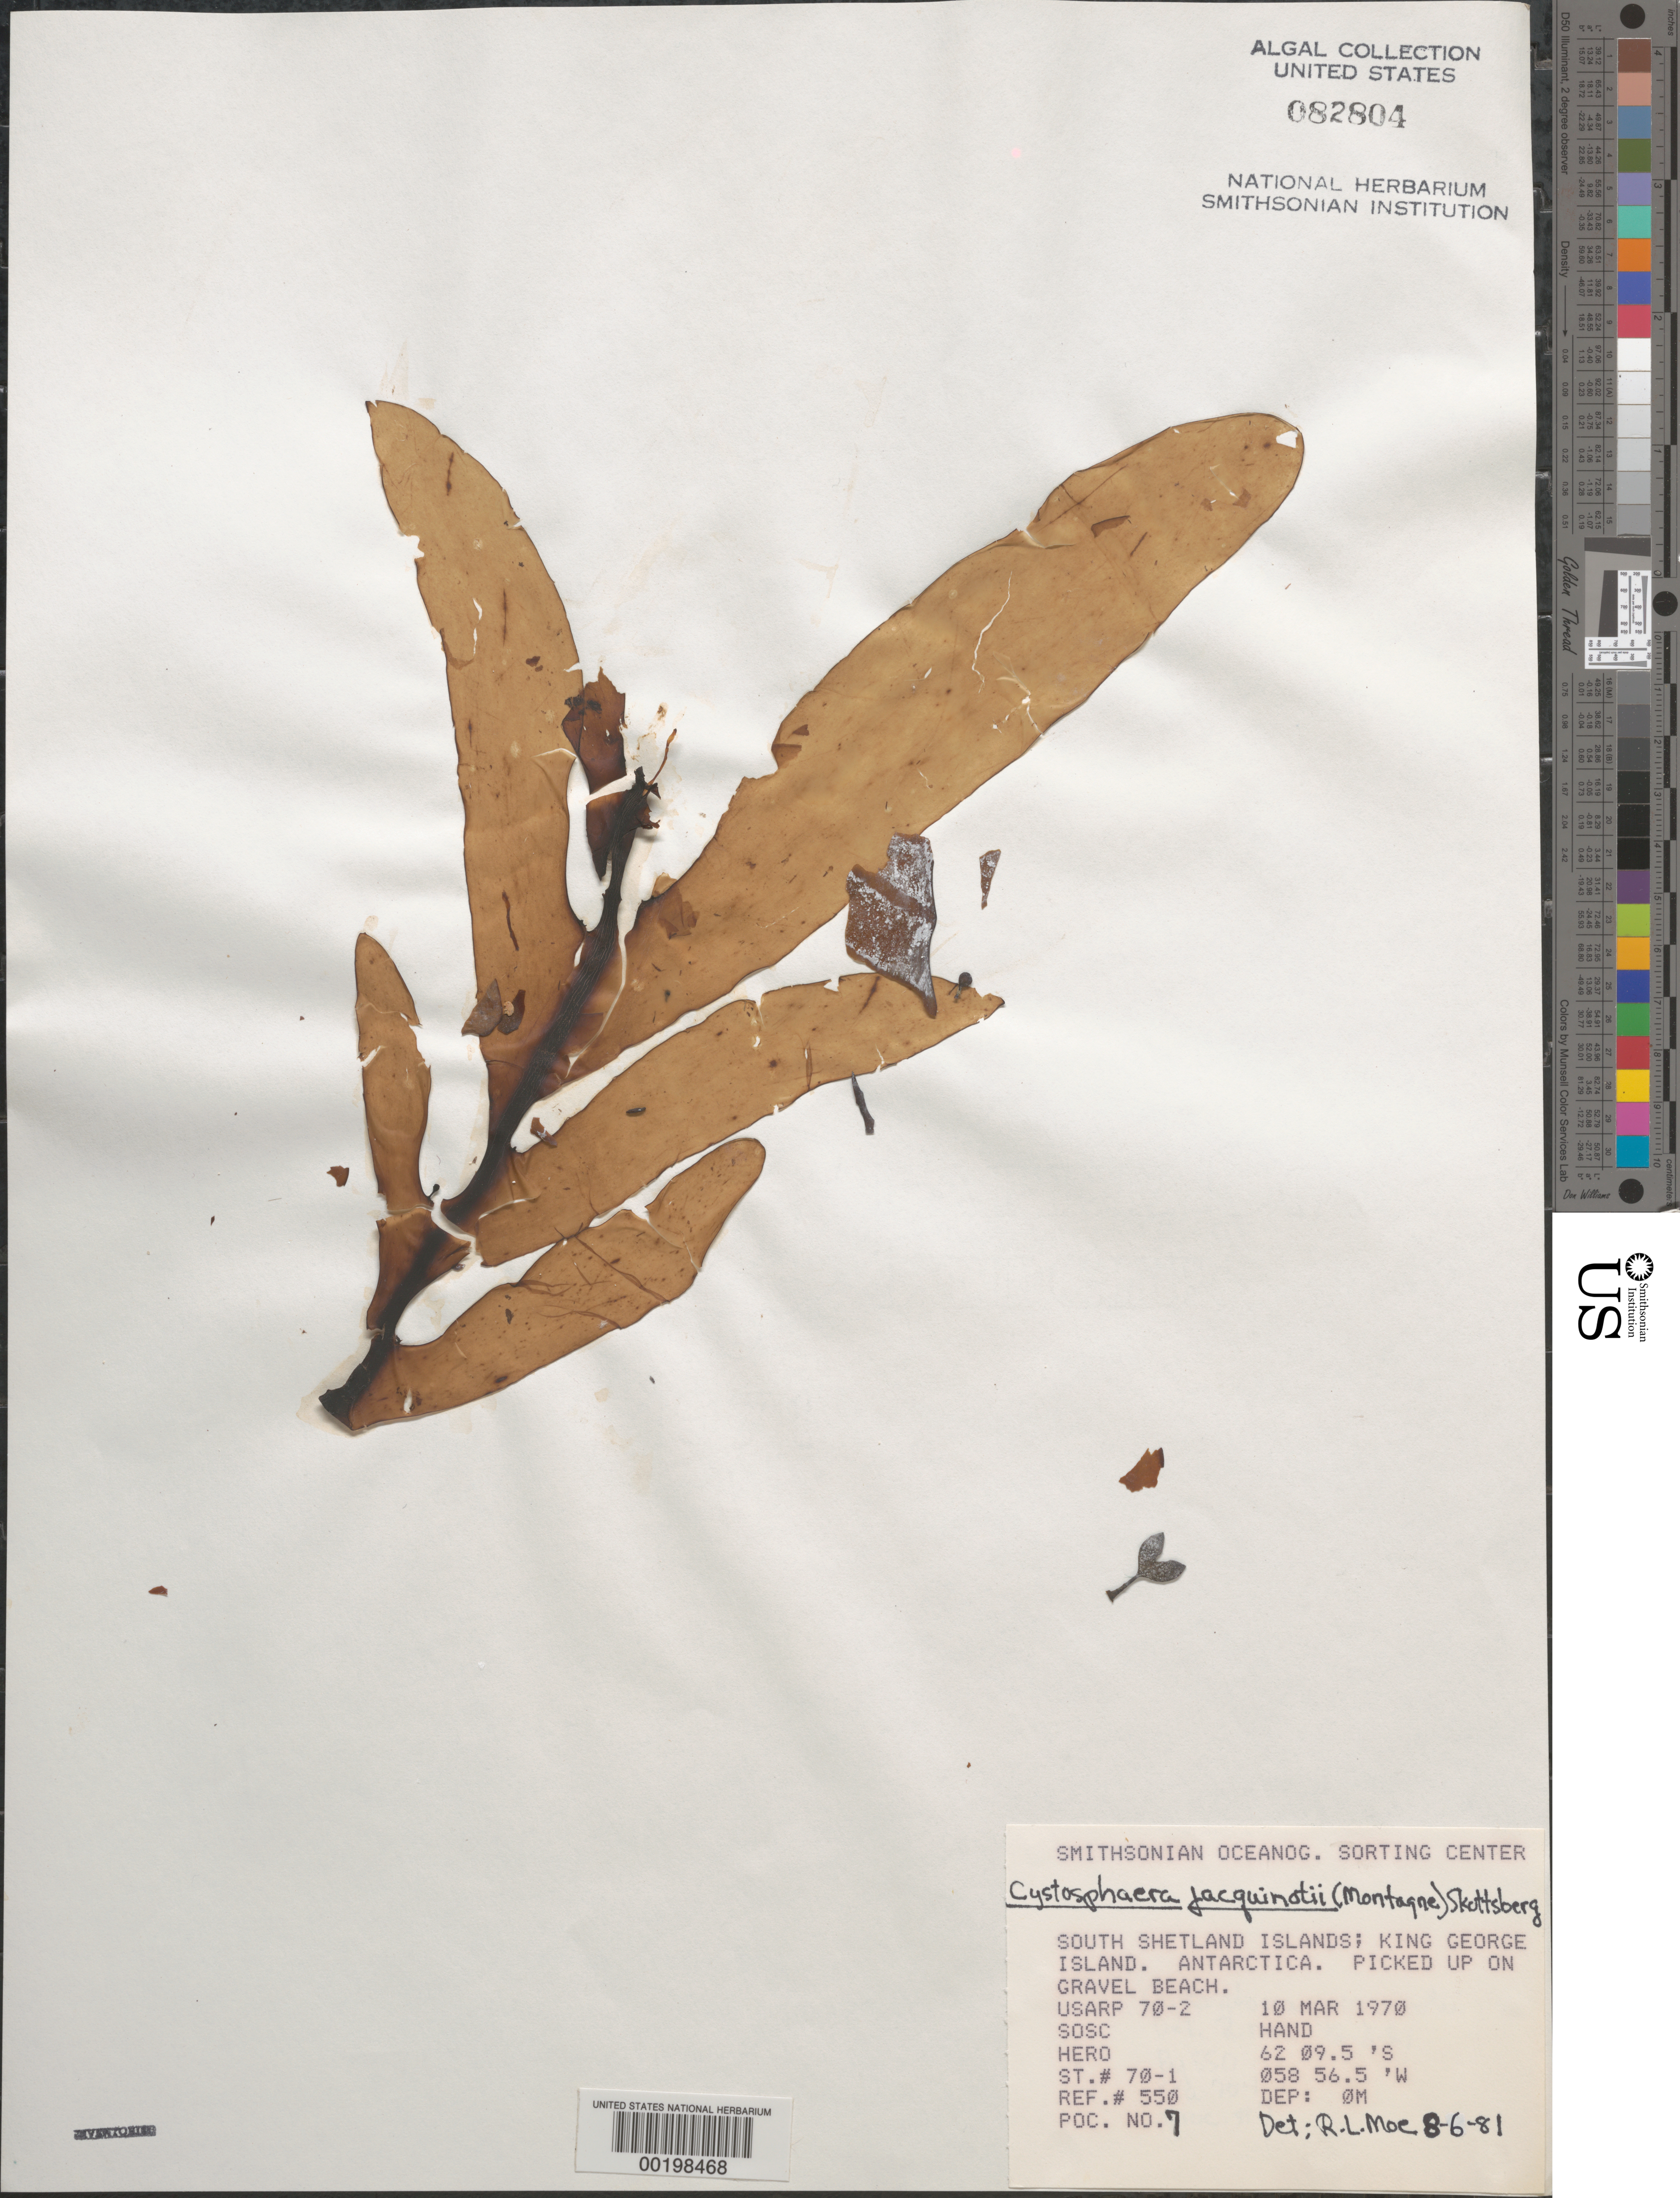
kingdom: Chromista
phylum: Ochrophyta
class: Phaeophyceae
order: Fucales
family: Seirococcaceae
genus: Cystosphaera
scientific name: Cystosphaera jacquinotii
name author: (Montagne) Skottsberg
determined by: Moe, R. L.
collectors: SOSC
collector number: Station 70-1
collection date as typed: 10 Mar 1970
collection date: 1970-03-10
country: Antarctica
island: King George Island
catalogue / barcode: US 82804